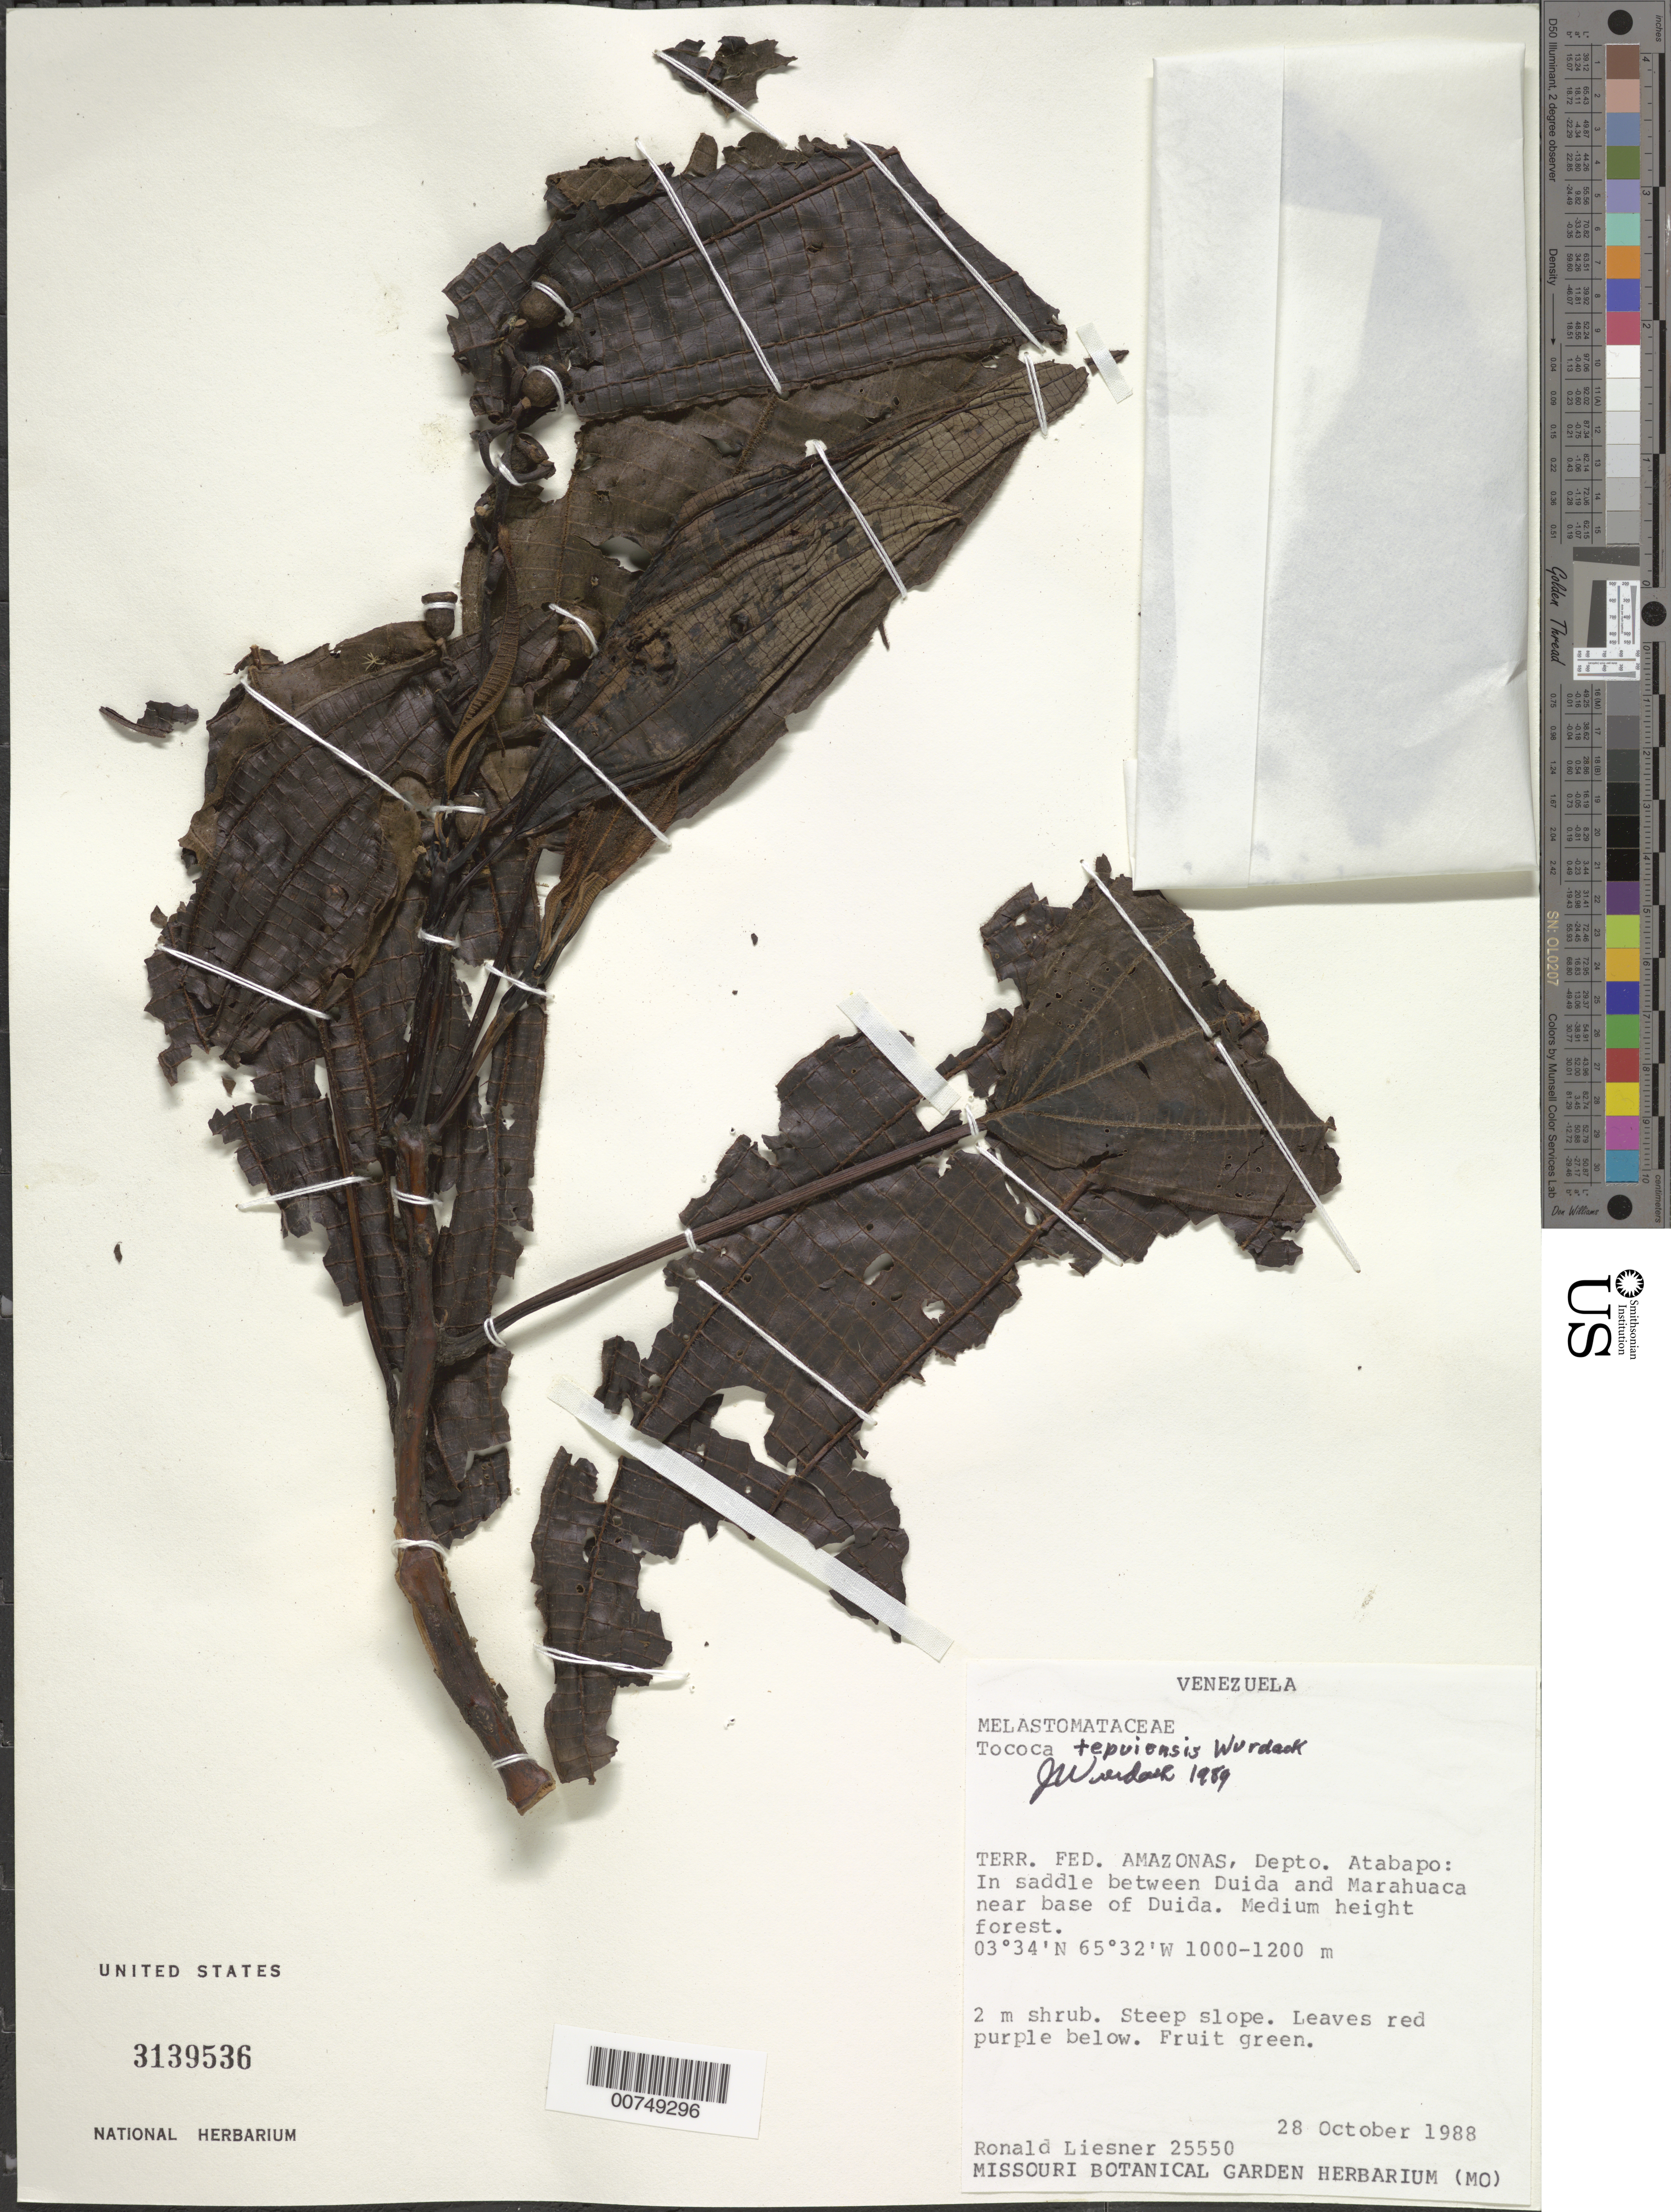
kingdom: Plantae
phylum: Tracheophyta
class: Magnoliopsida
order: Myrtales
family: Melastomataceae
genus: Tococa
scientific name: Tococa tepuiensis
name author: Wurdack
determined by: Wurdack, John J., (US), US (UNITED STATES)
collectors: R. L. Liesner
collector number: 25550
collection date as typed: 28-Oct-88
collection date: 1988-10-28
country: Venezuela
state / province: Amazonas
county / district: Atabapo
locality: Duida, near base; saddle between Duida and Marahuaca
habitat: Medium height forest,steep slope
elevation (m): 1000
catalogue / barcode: US 3139536